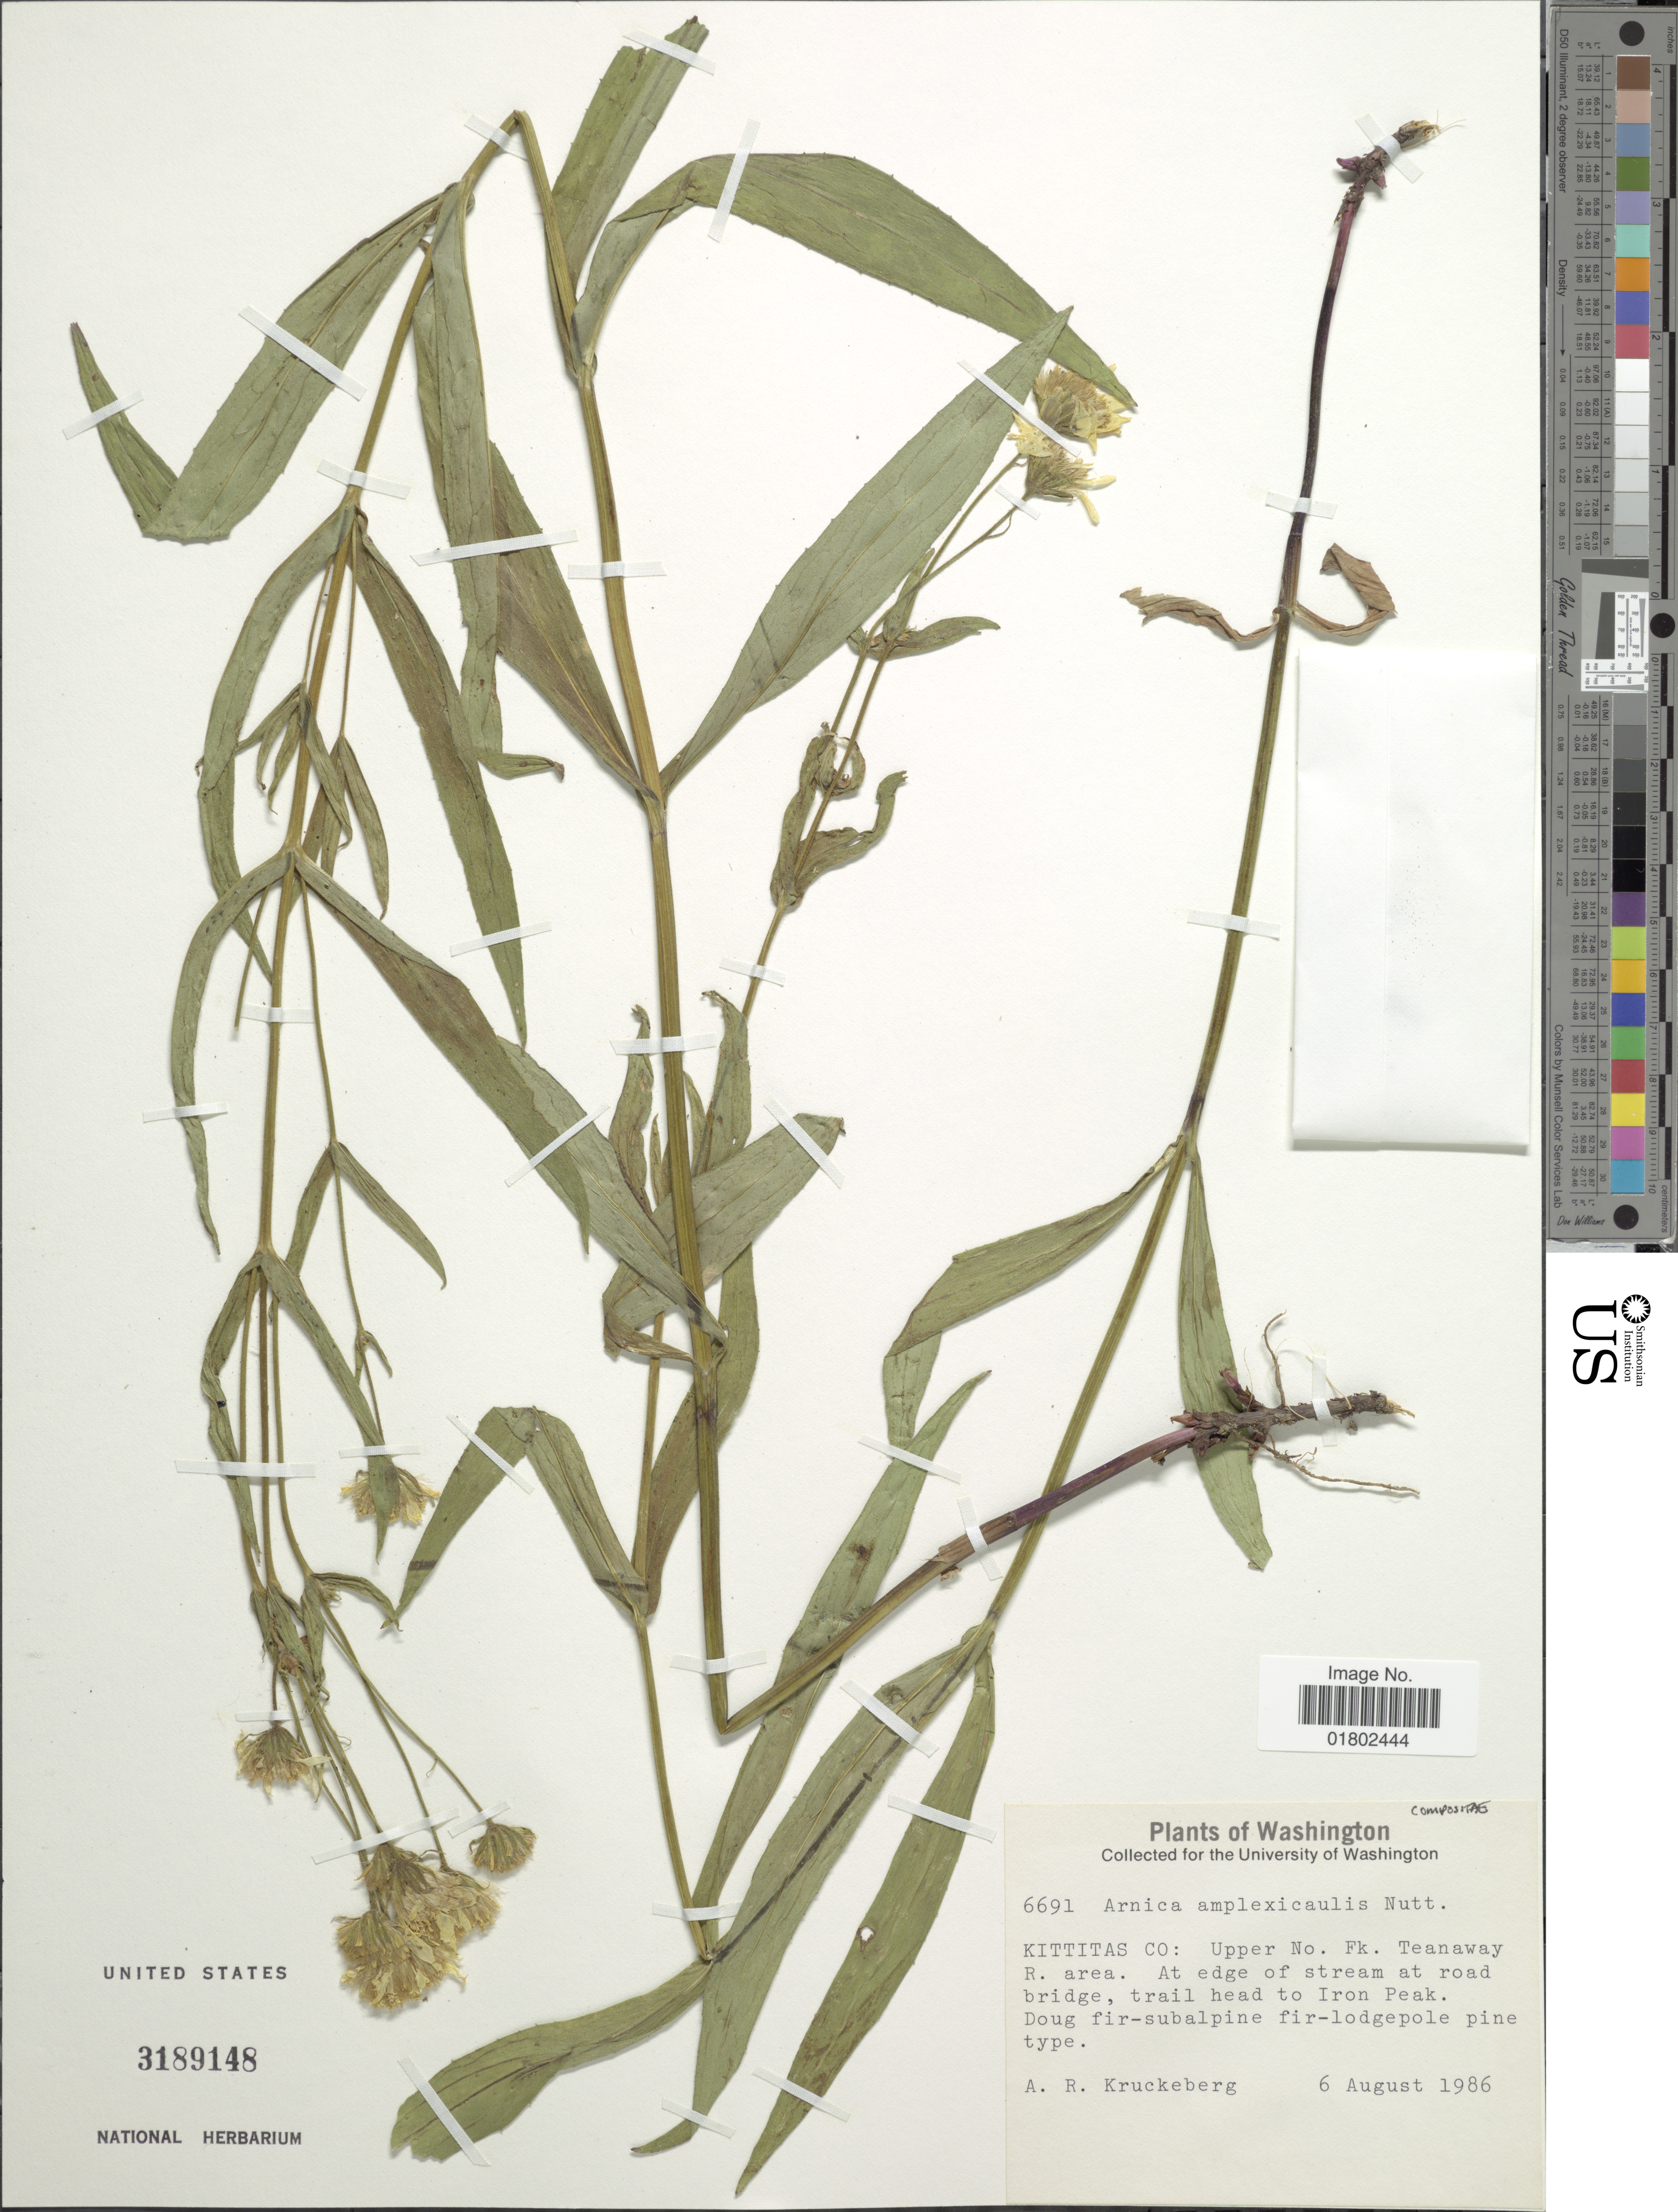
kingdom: Plantae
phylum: Tracheophyta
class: Magnoliopsida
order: Asterales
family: Asteraceae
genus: Arnica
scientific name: Arnica amplexifolia subsp. genuina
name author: Maguire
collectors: A. Kruckeberg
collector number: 6691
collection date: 1986-08-06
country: United States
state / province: Washington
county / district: Kittitas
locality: Kittitas Co: Upper No. Fk. Teanaway R. area. at edge of stream at road bridge, trail head to Iron Peak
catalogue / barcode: US 3189148